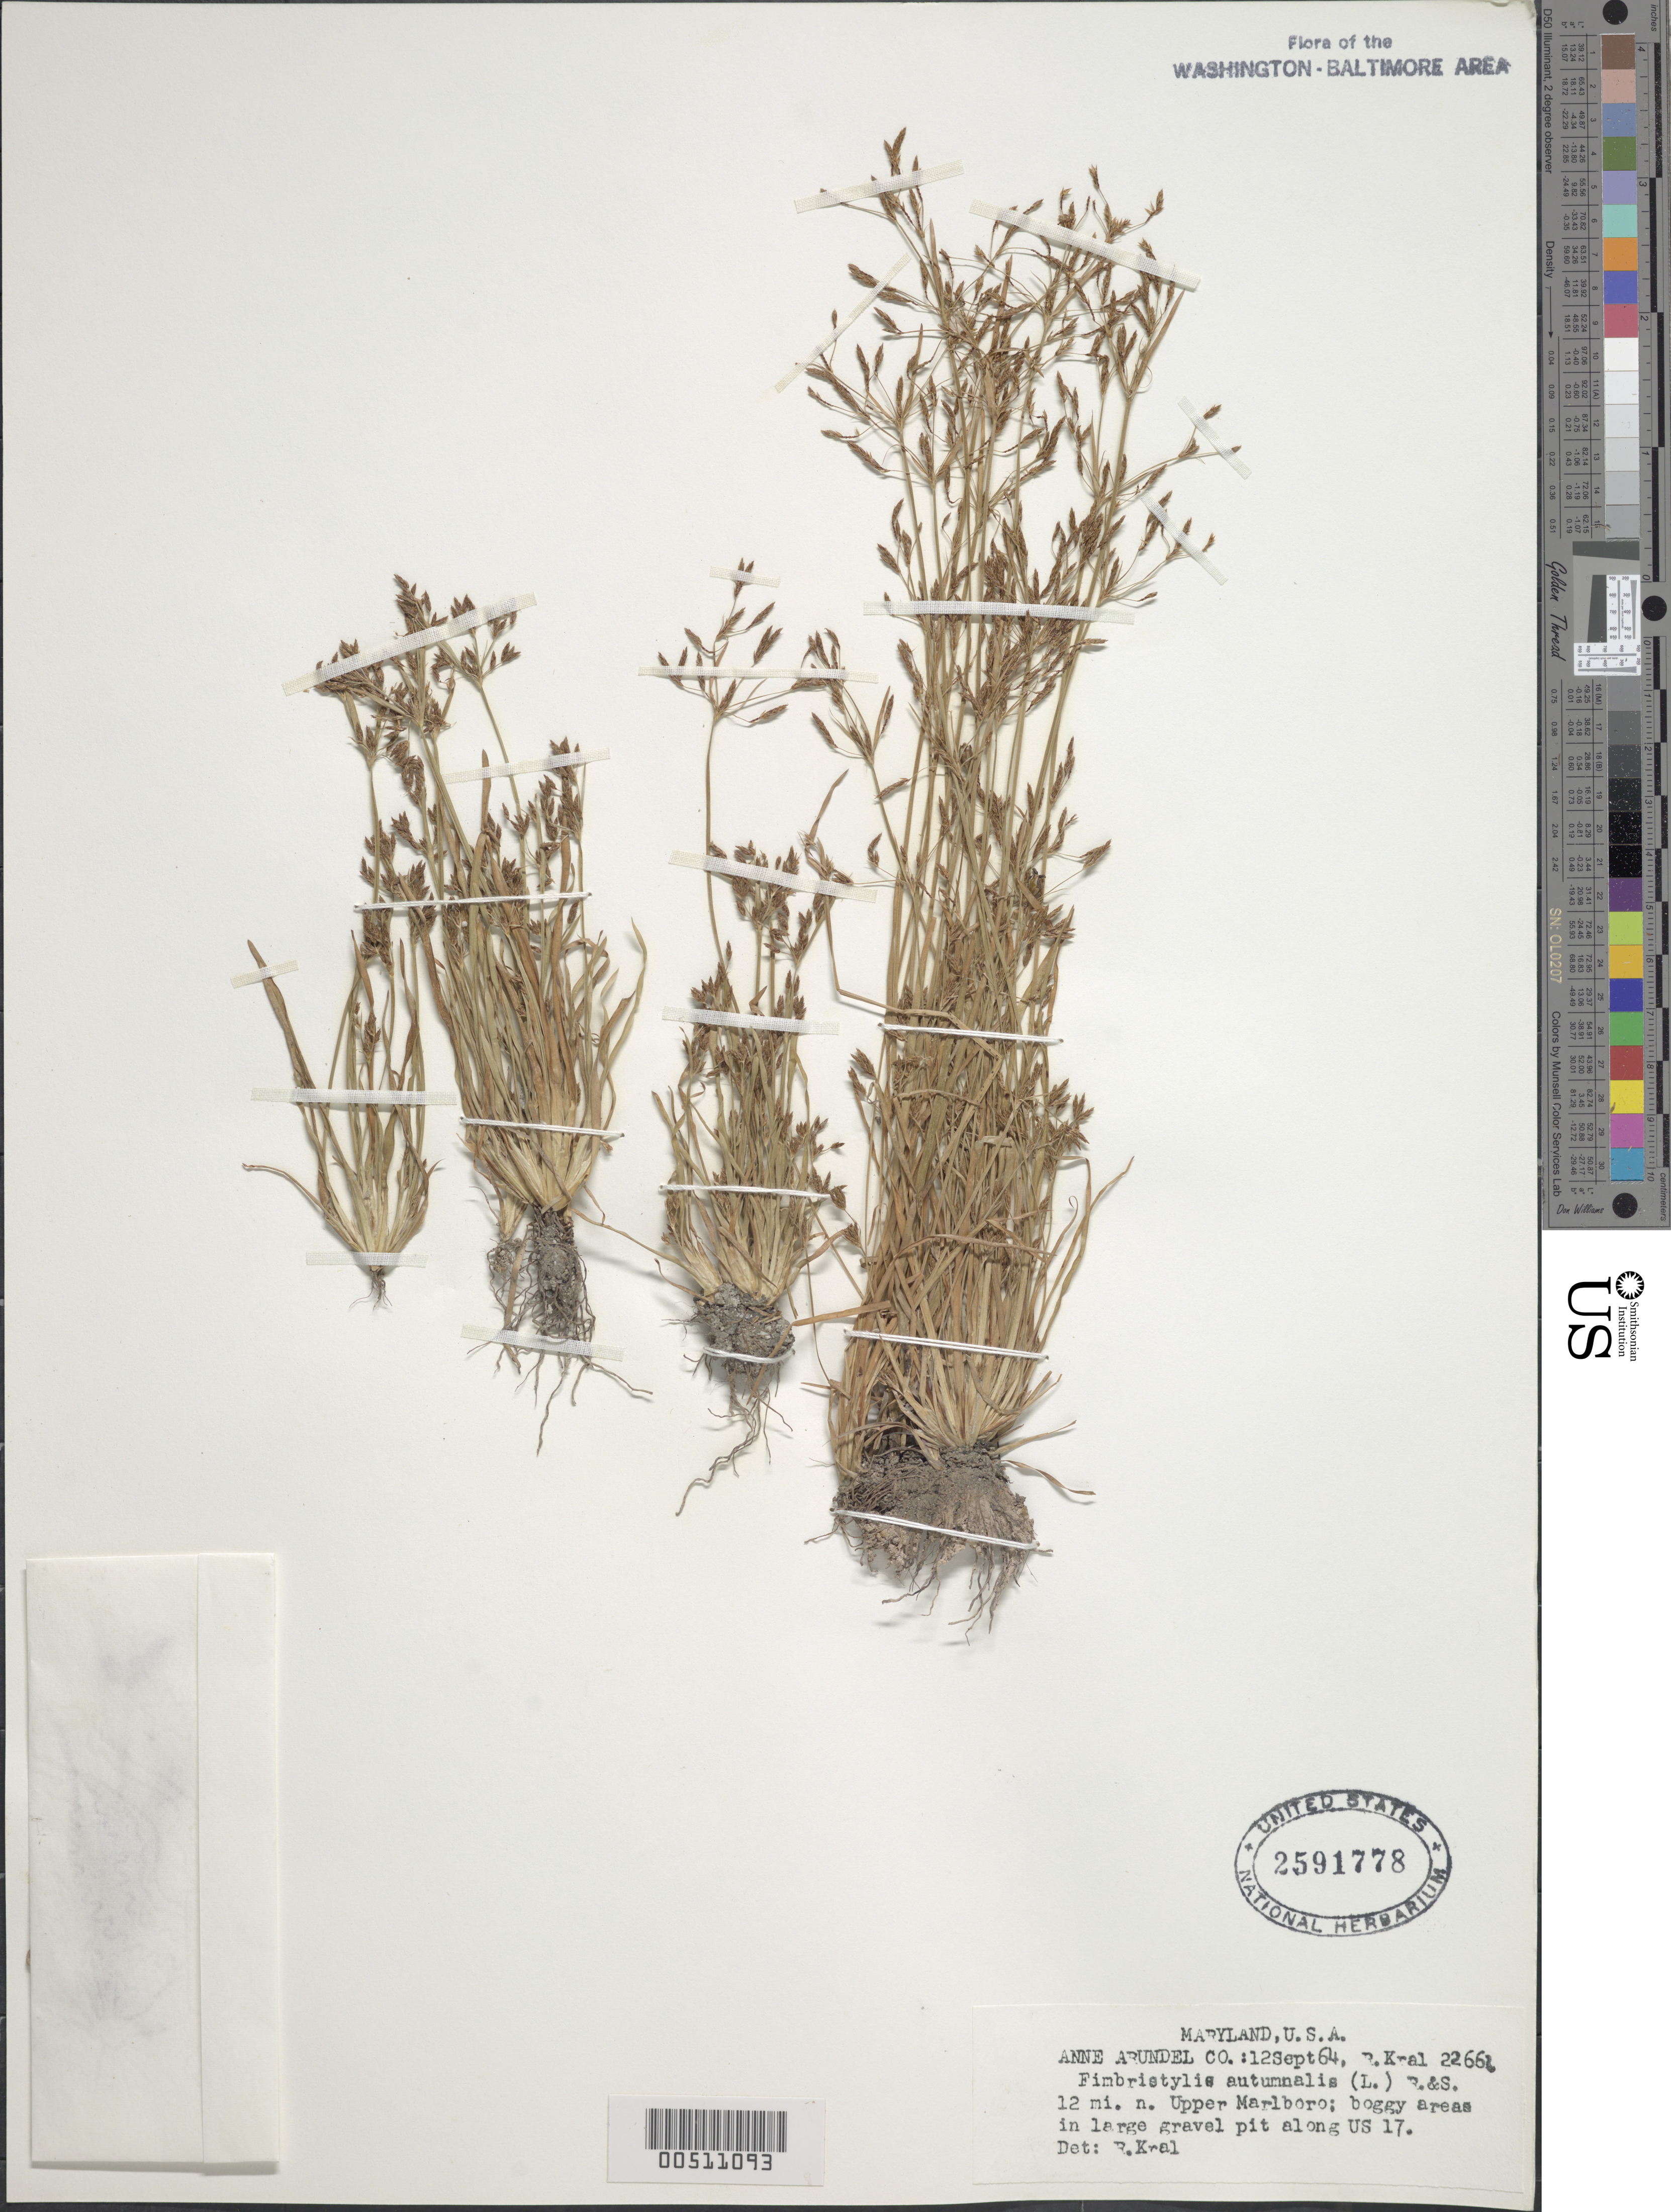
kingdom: Plantae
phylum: Tracheophyta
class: Liliopsida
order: Poales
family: Cyperaceae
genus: Fimbristylis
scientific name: Fimbristylis autumnalis (L.) Roem. & Schult.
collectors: R. Kral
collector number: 22661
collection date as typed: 12 Sep 1964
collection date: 1964-09-12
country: United States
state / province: Maryland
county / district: Anne Arundel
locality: N of Upper Marlboro, along US 17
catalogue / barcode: US 2591778